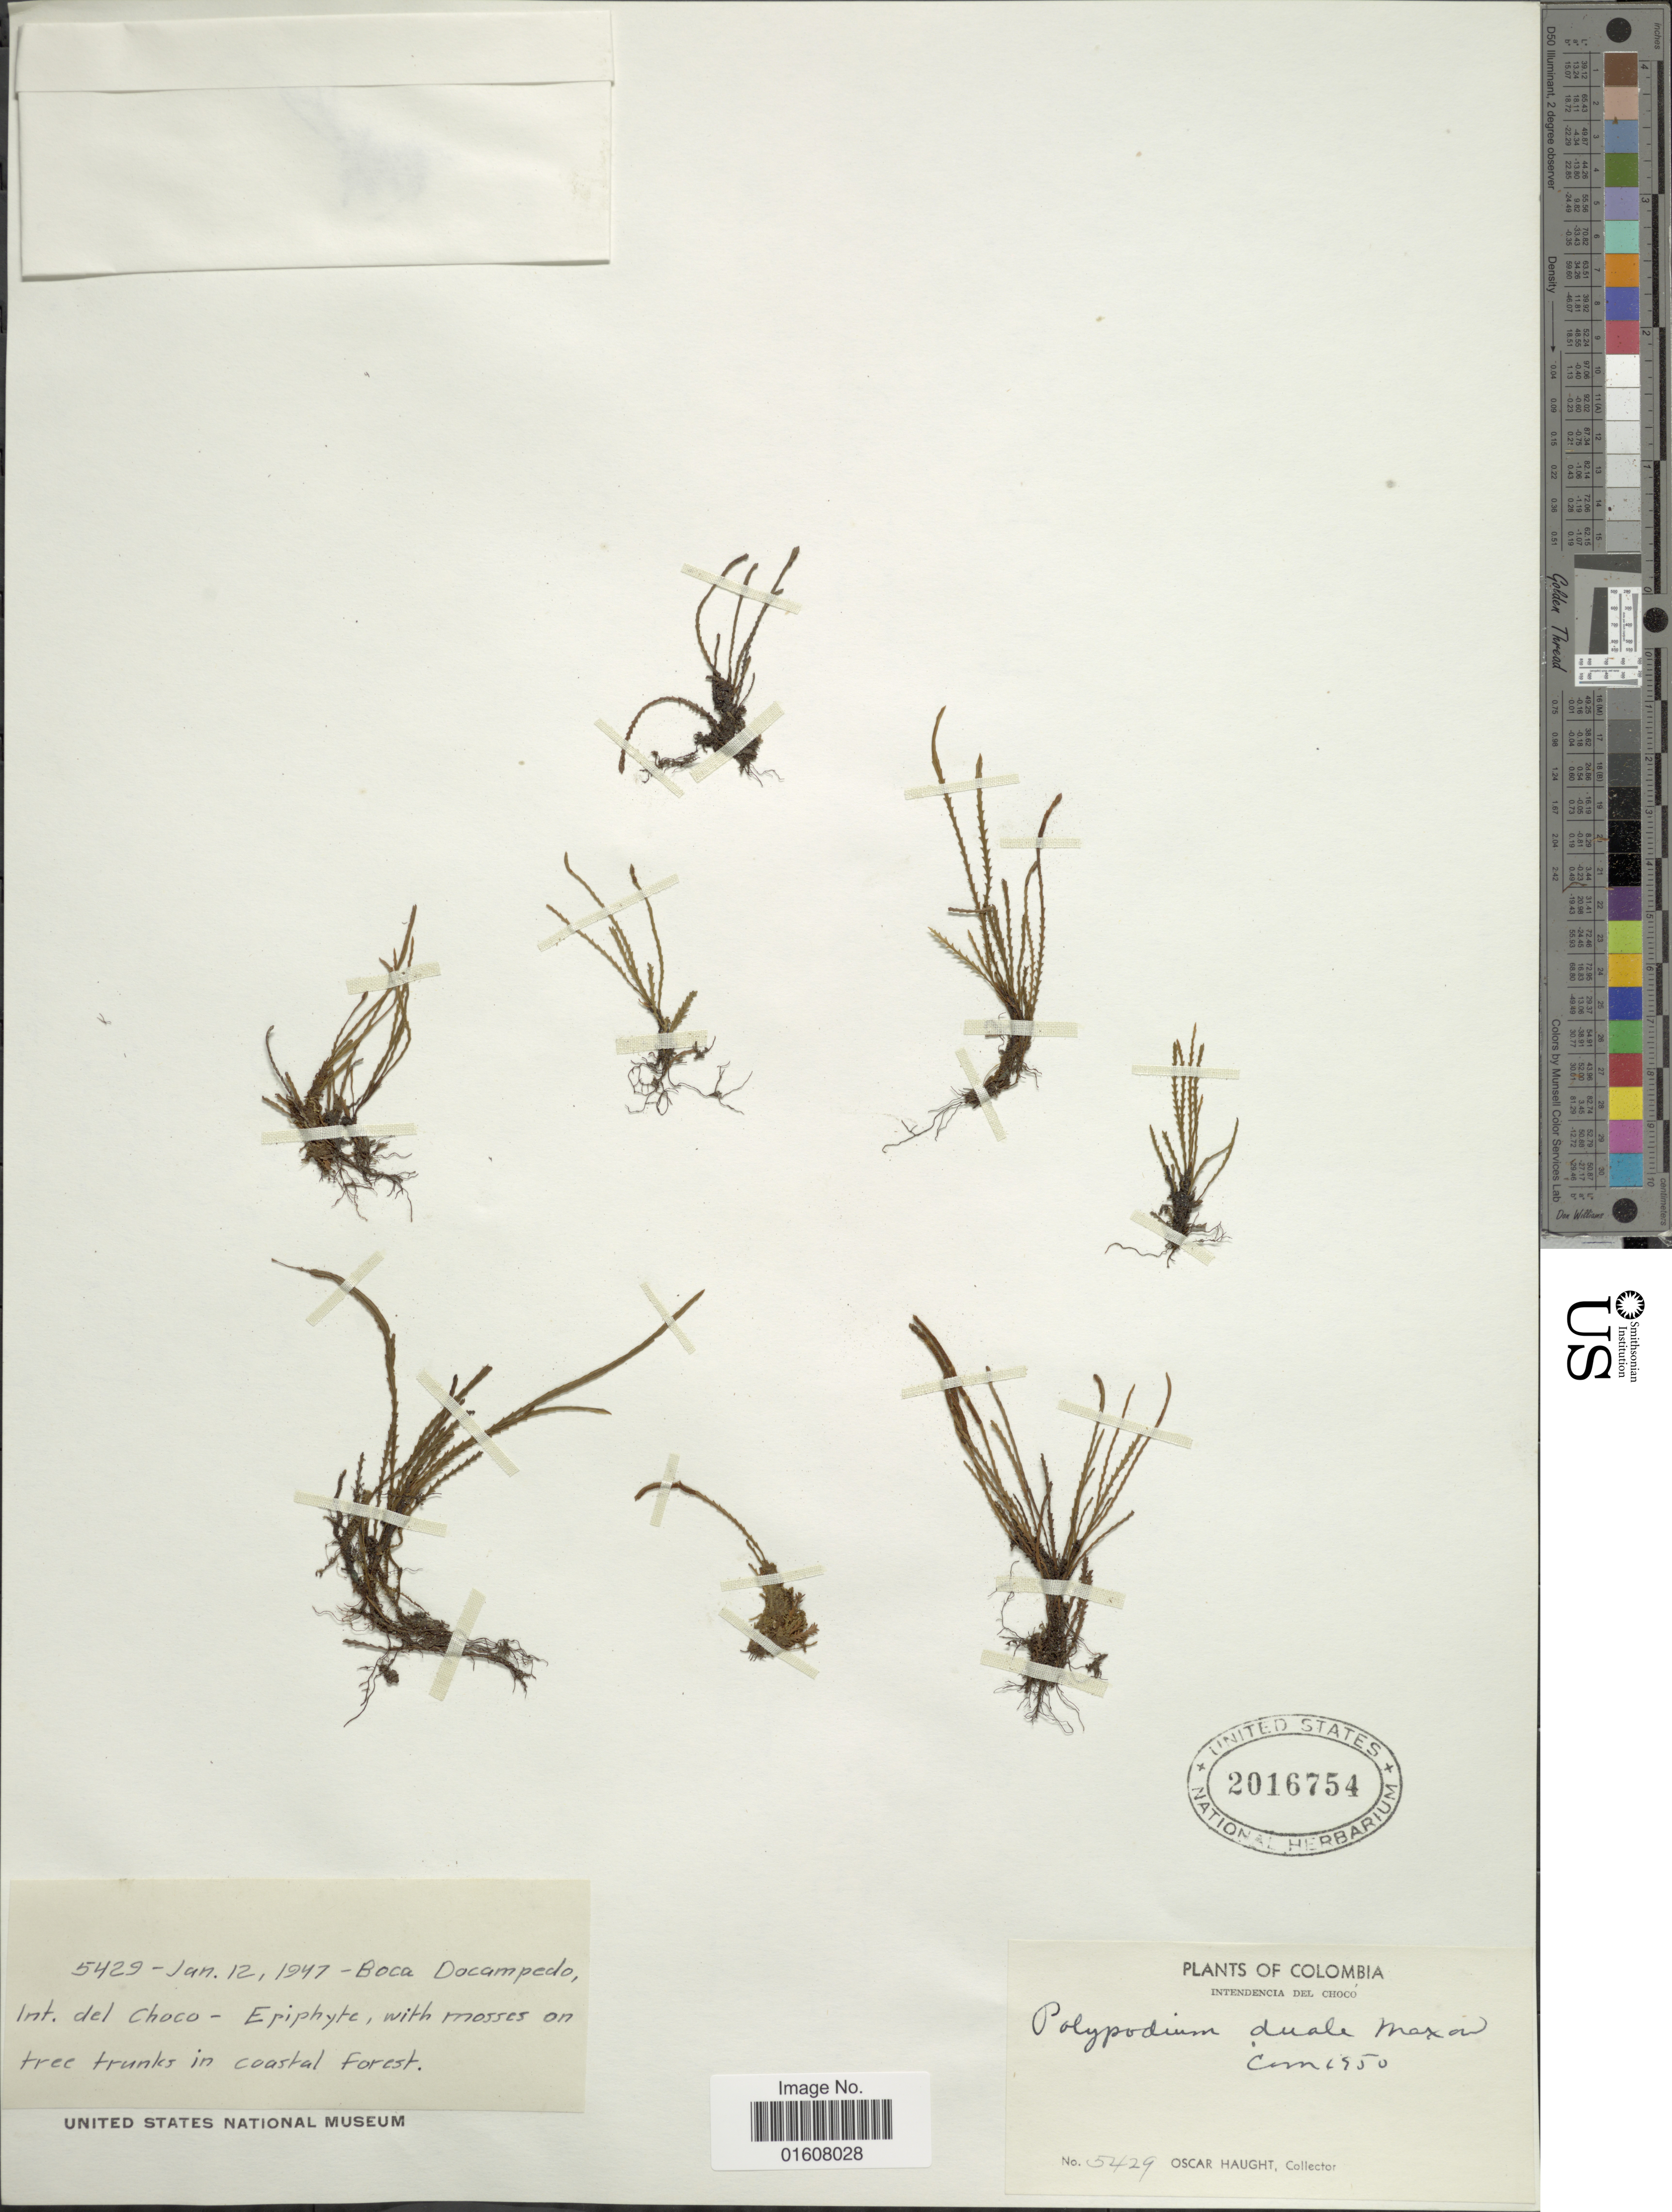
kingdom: Plantae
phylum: Tracheophyta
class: Polypodiopsida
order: Polypodiales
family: Polypodiaceae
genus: Cochlidium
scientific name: Cochlidium serrulatum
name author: (Sw.) L.E. Bishop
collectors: O. L. Haught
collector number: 5429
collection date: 1947-01-12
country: Colombia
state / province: Chocó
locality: Boca Dacampedo, Int. del Choco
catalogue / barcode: US 2016754